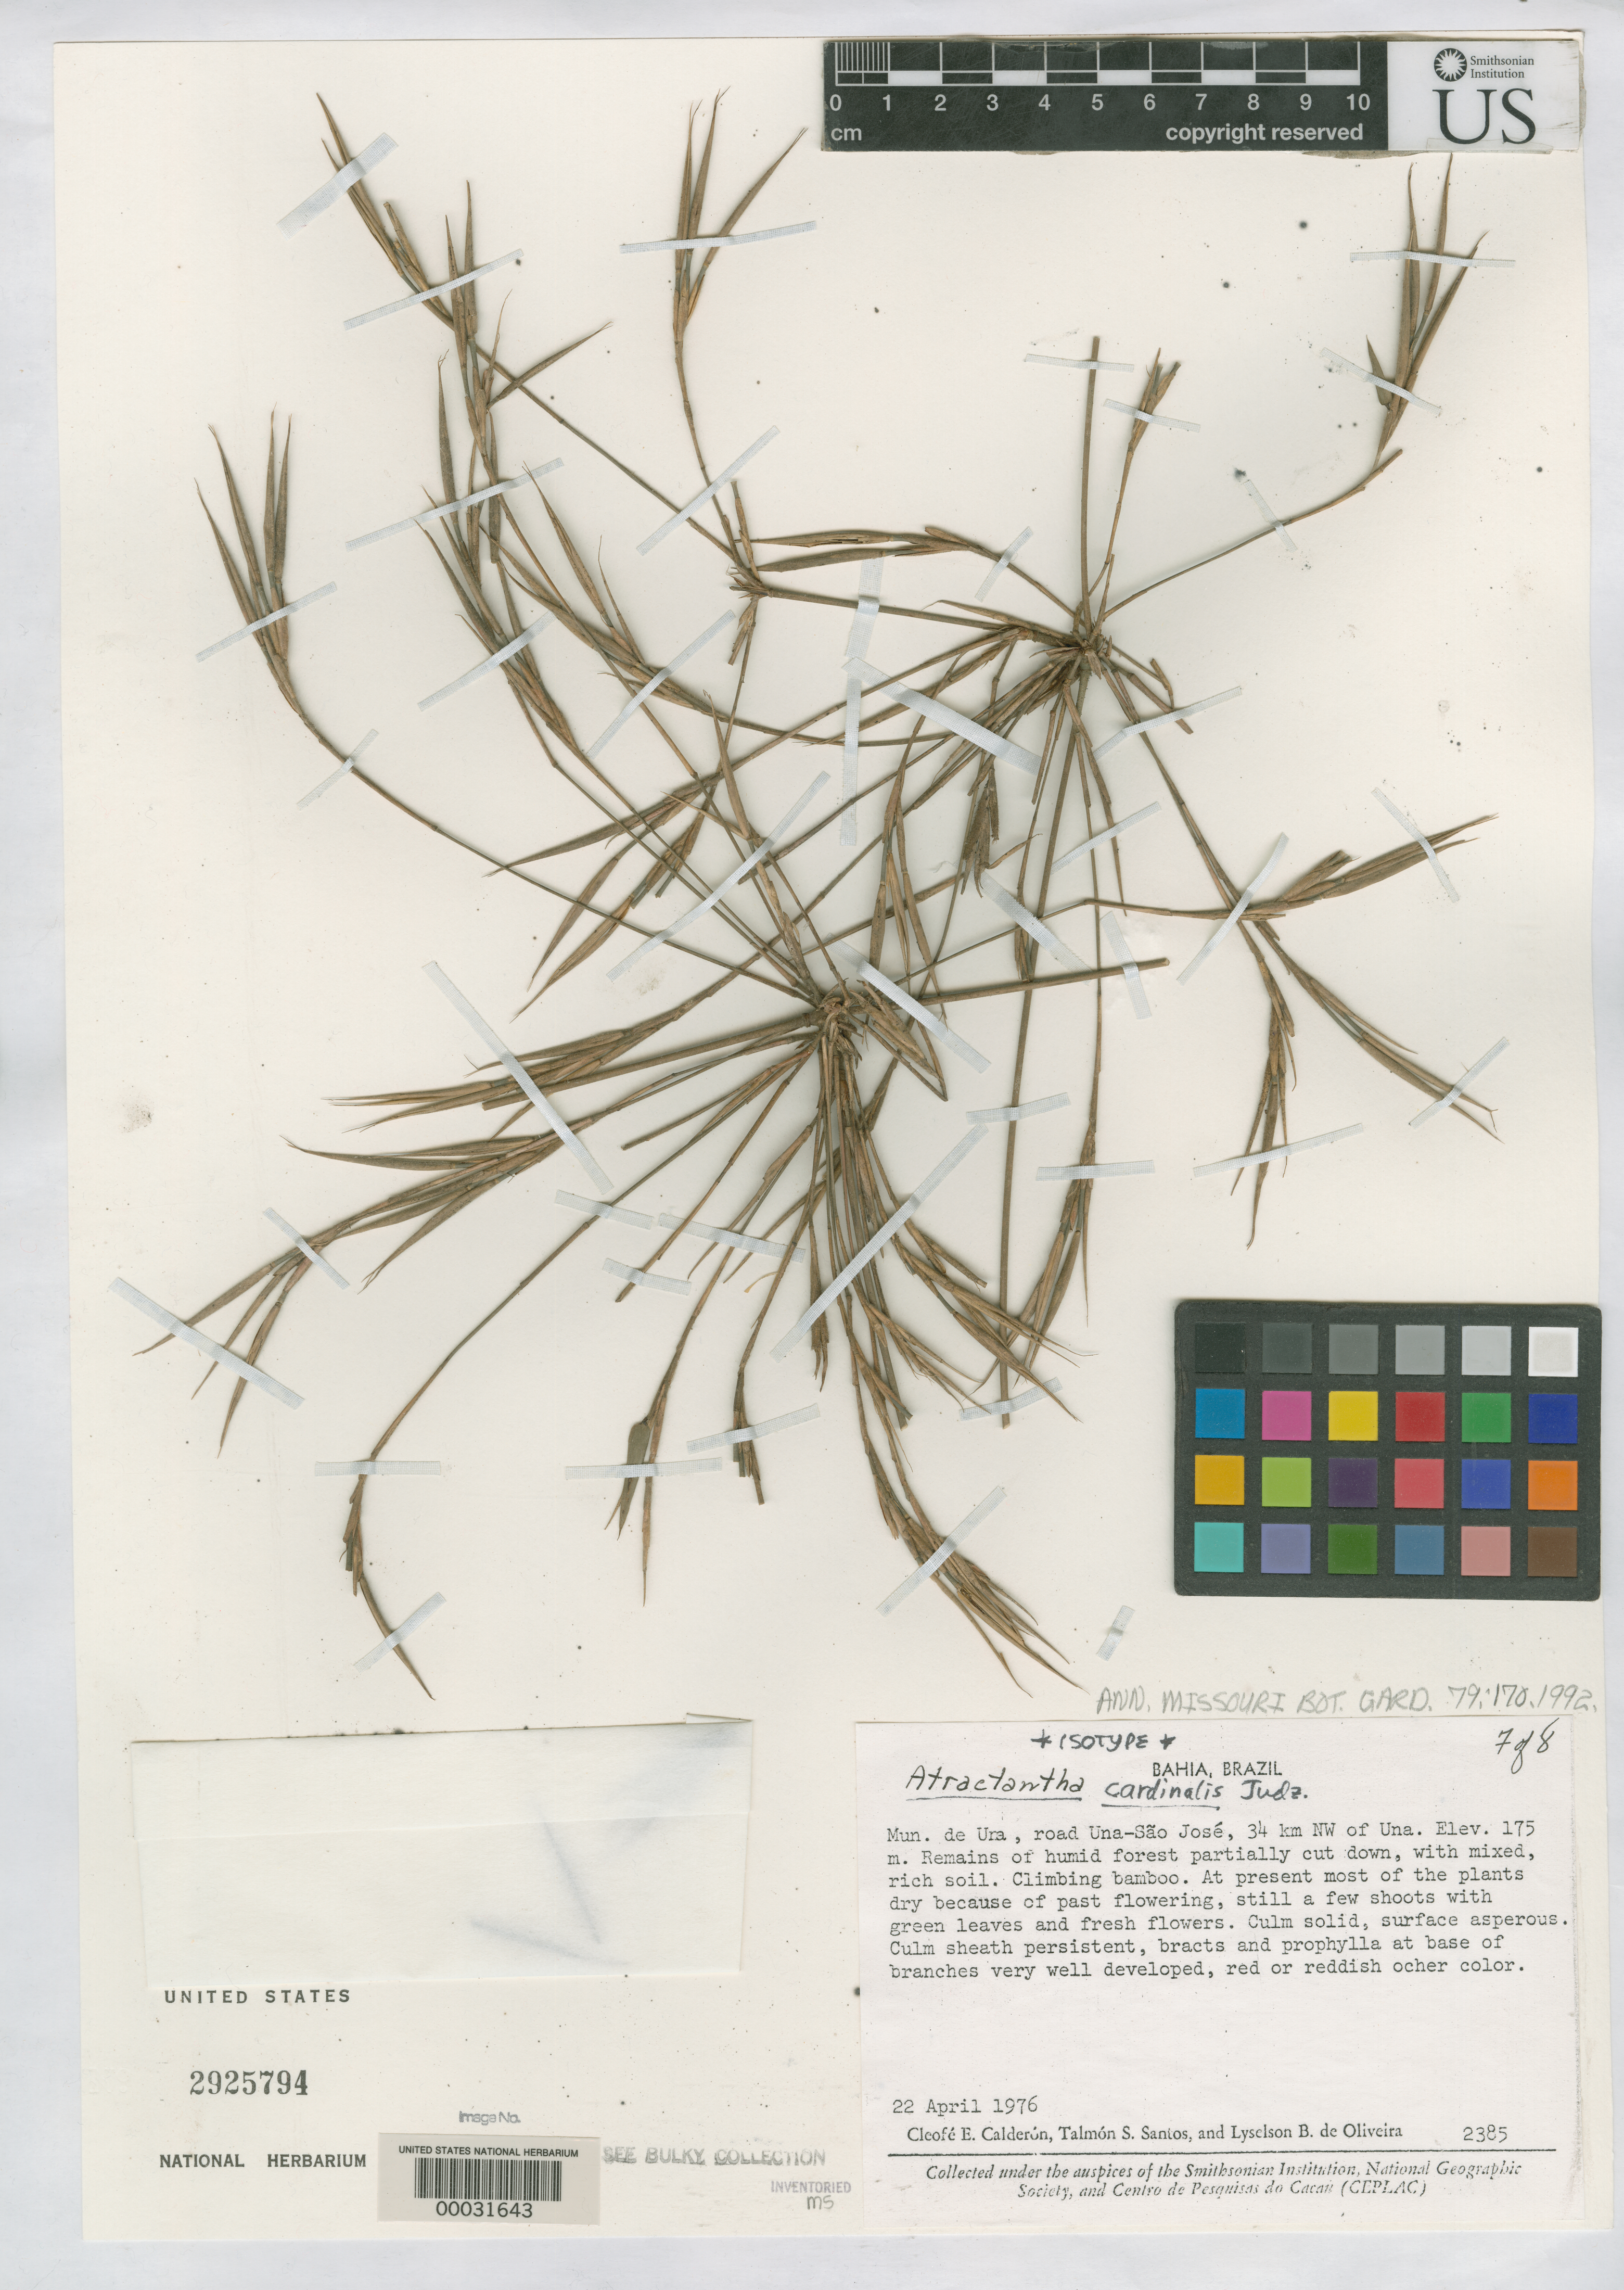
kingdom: Plantae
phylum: Tracheophyta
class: Liliopsida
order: Poales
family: Poaceae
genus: Atractantha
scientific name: Atractantha cardinalis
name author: Judz.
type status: Isotype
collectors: C. E. Calderón, T. S. Santos & L. Oliveira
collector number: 2385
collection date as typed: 22 Apr 1976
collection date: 1976-04-22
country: Brazil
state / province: Bahia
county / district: Una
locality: Una-Sao Jose road, 34 km NW of Una.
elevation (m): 175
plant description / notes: Additional type material filed separately with bulky bamboos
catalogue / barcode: US 2925794